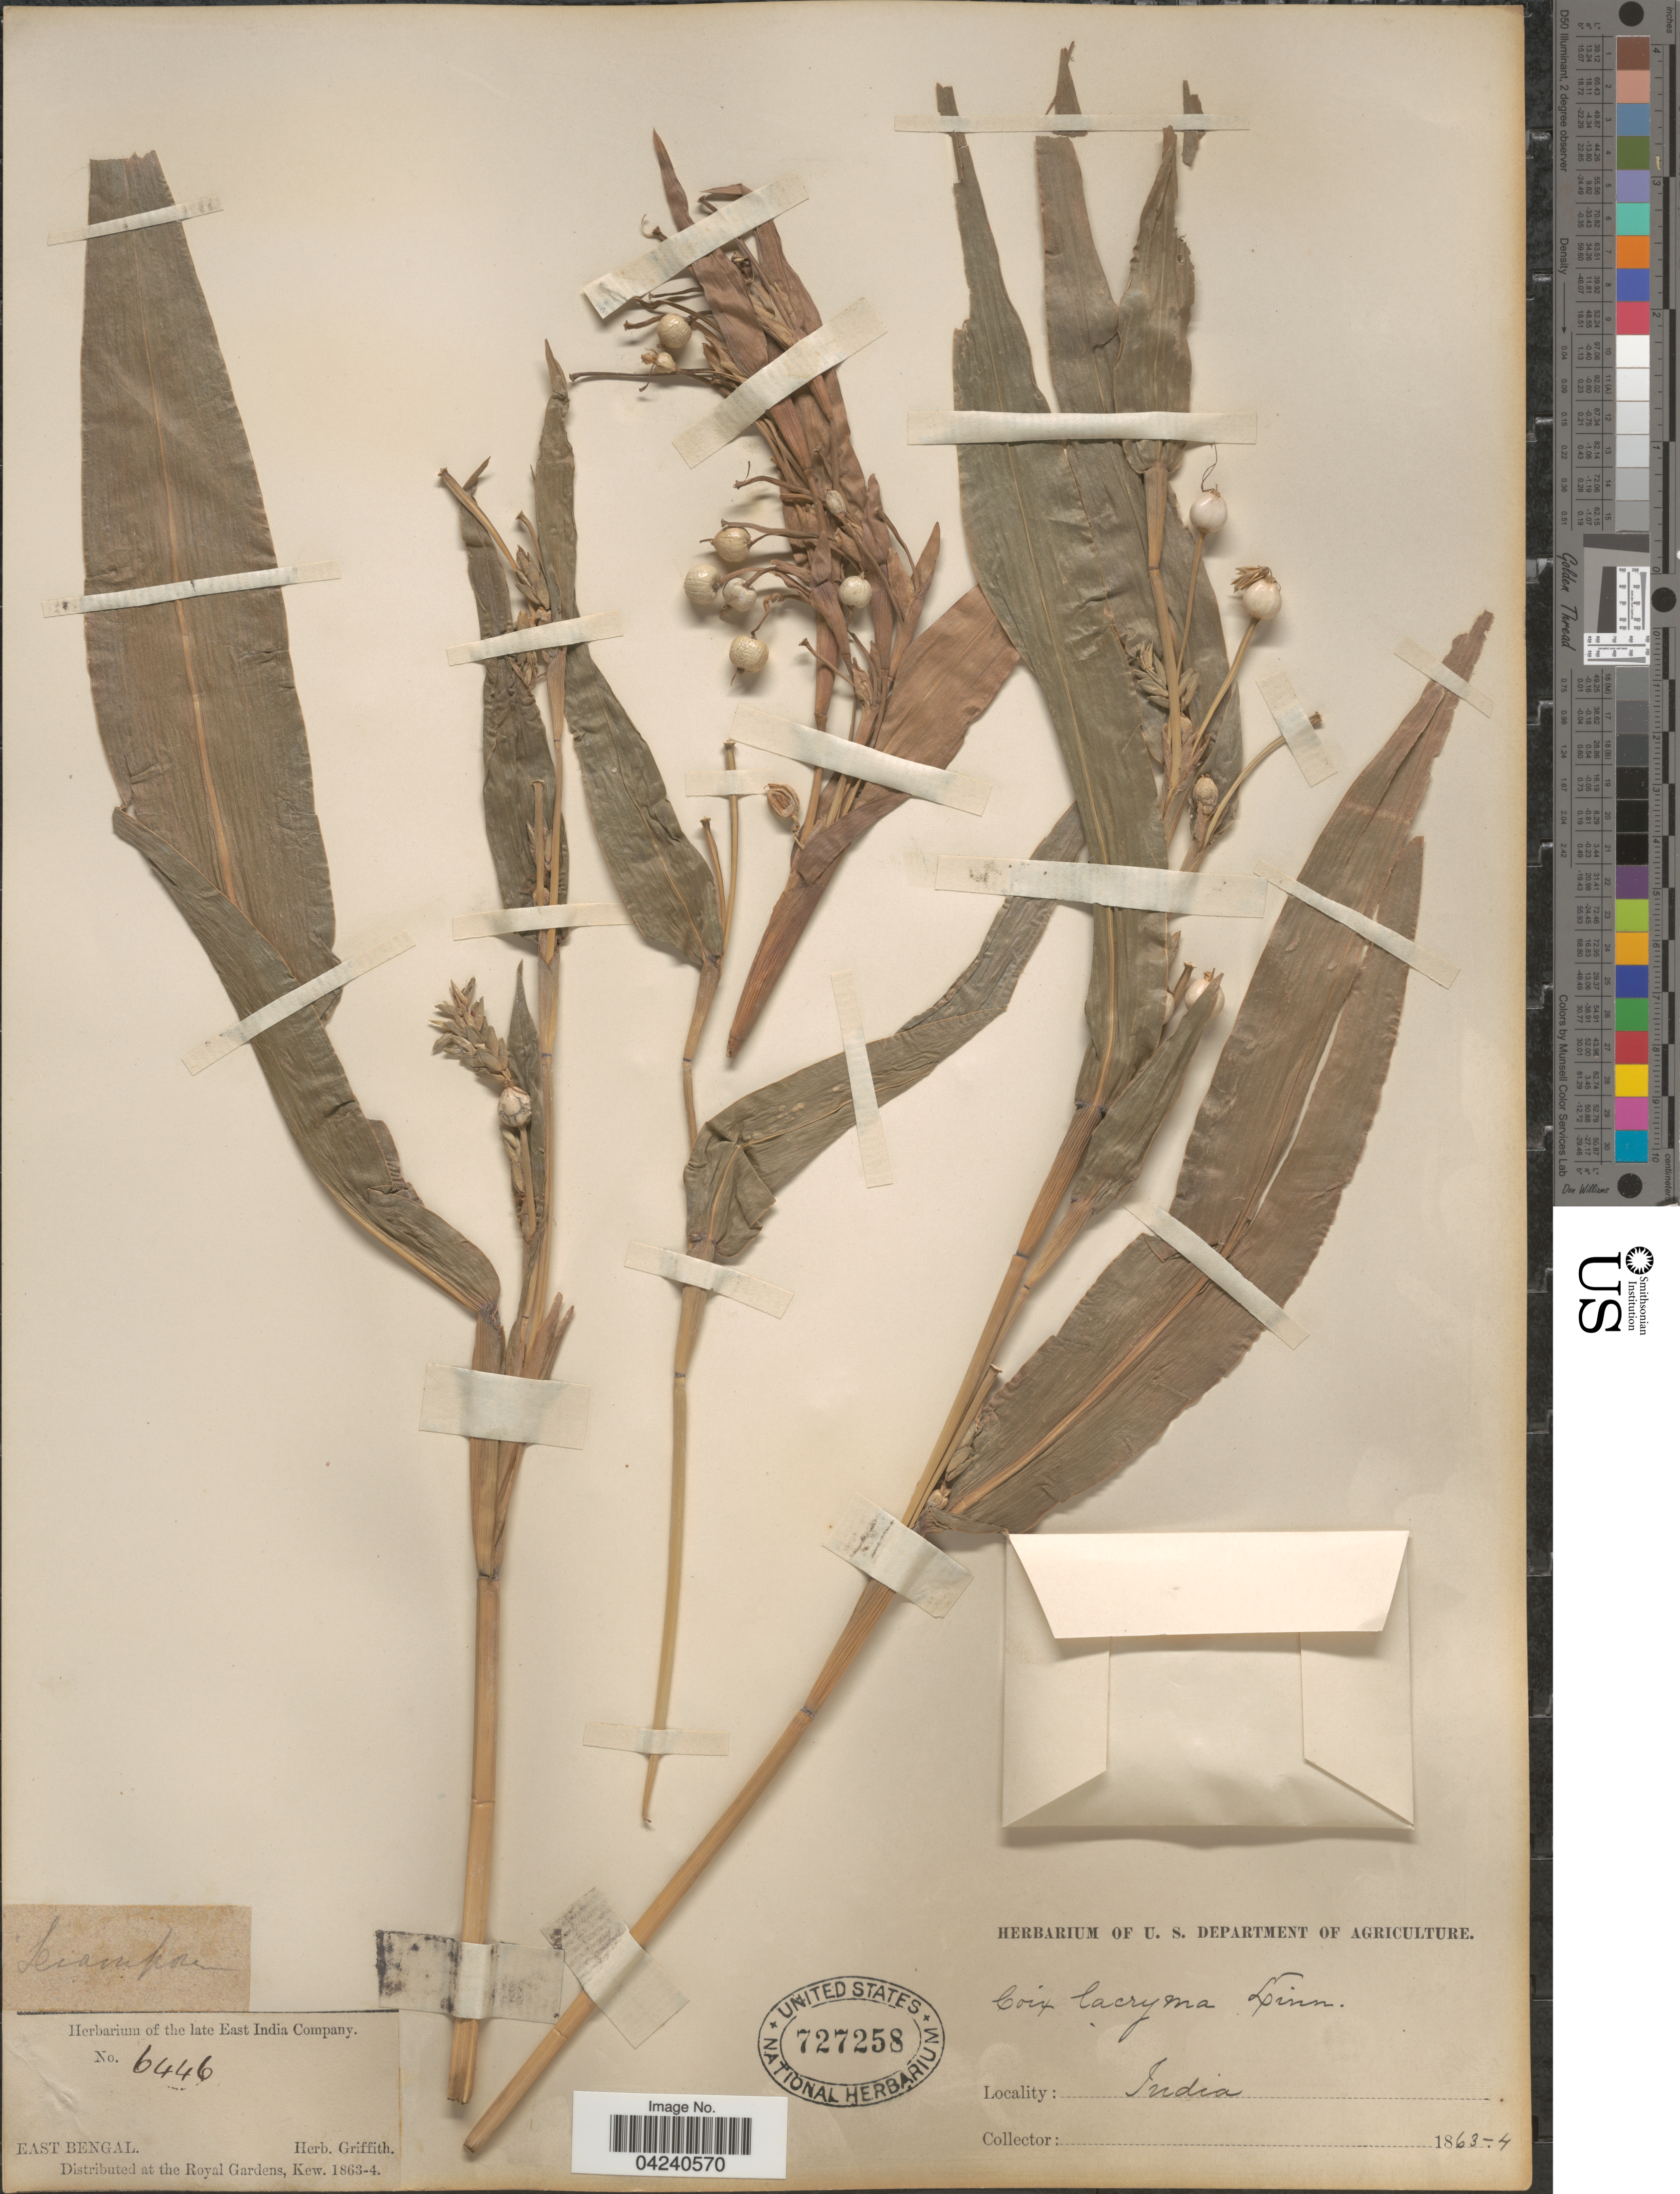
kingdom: Plantae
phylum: Tracheophyta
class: Liliopsida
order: Poales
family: Poaceae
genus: Coix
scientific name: Coix lacryma-jobi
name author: L.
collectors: ex herb. Griffith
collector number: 6446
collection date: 1863/1864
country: India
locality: East Bengal.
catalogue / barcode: US 727258